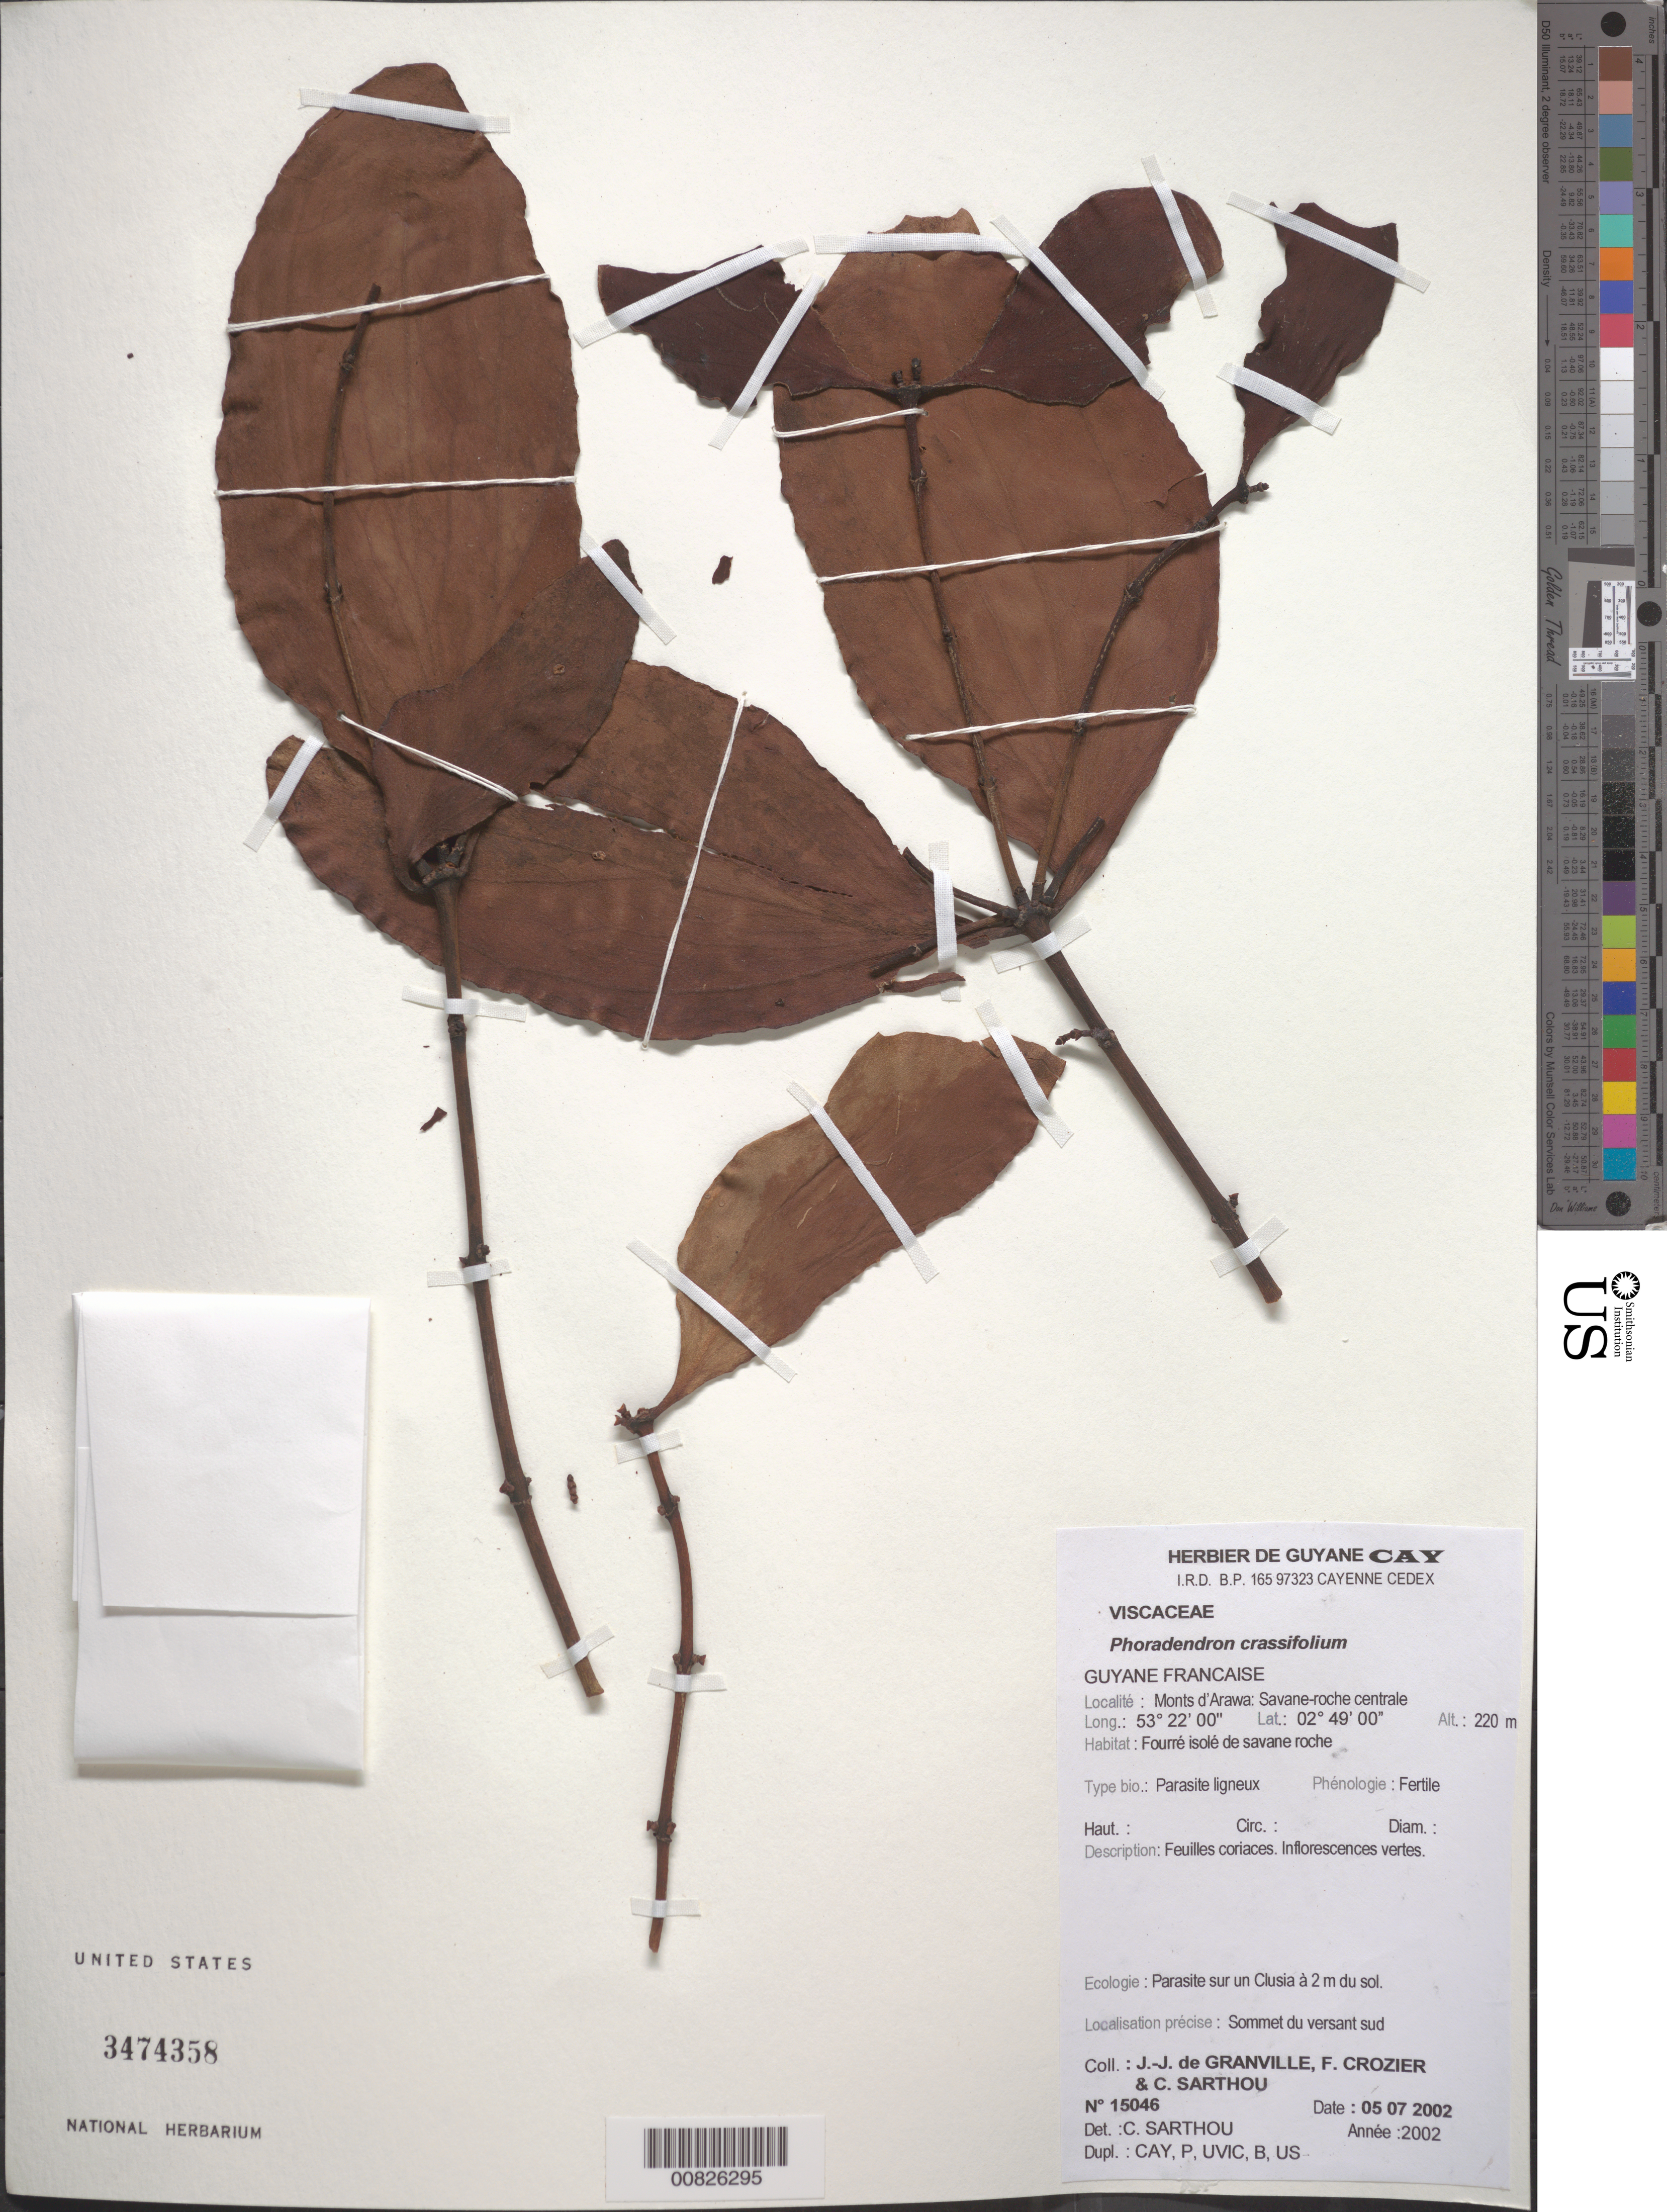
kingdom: Plantae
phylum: Tracheophyta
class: Magnoliopsida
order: Santalales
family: Viscaceae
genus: Phoradendron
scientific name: Phoradendron crassifolium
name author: (Pohl ex DC.) Eichler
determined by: Sarthou, C.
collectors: J.-J. de Granville, F. Crozier & C. Sarthou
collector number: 15046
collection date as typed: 5-Jul-02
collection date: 2002-07-05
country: French Guiana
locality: Monts d'Arawa, zone de la savane-roche centrale, sommet du versant sud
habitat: Fourré isolé de savane-roche; parasite sur on Clusia a 2 m du sol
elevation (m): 220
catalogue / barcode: US 3474358